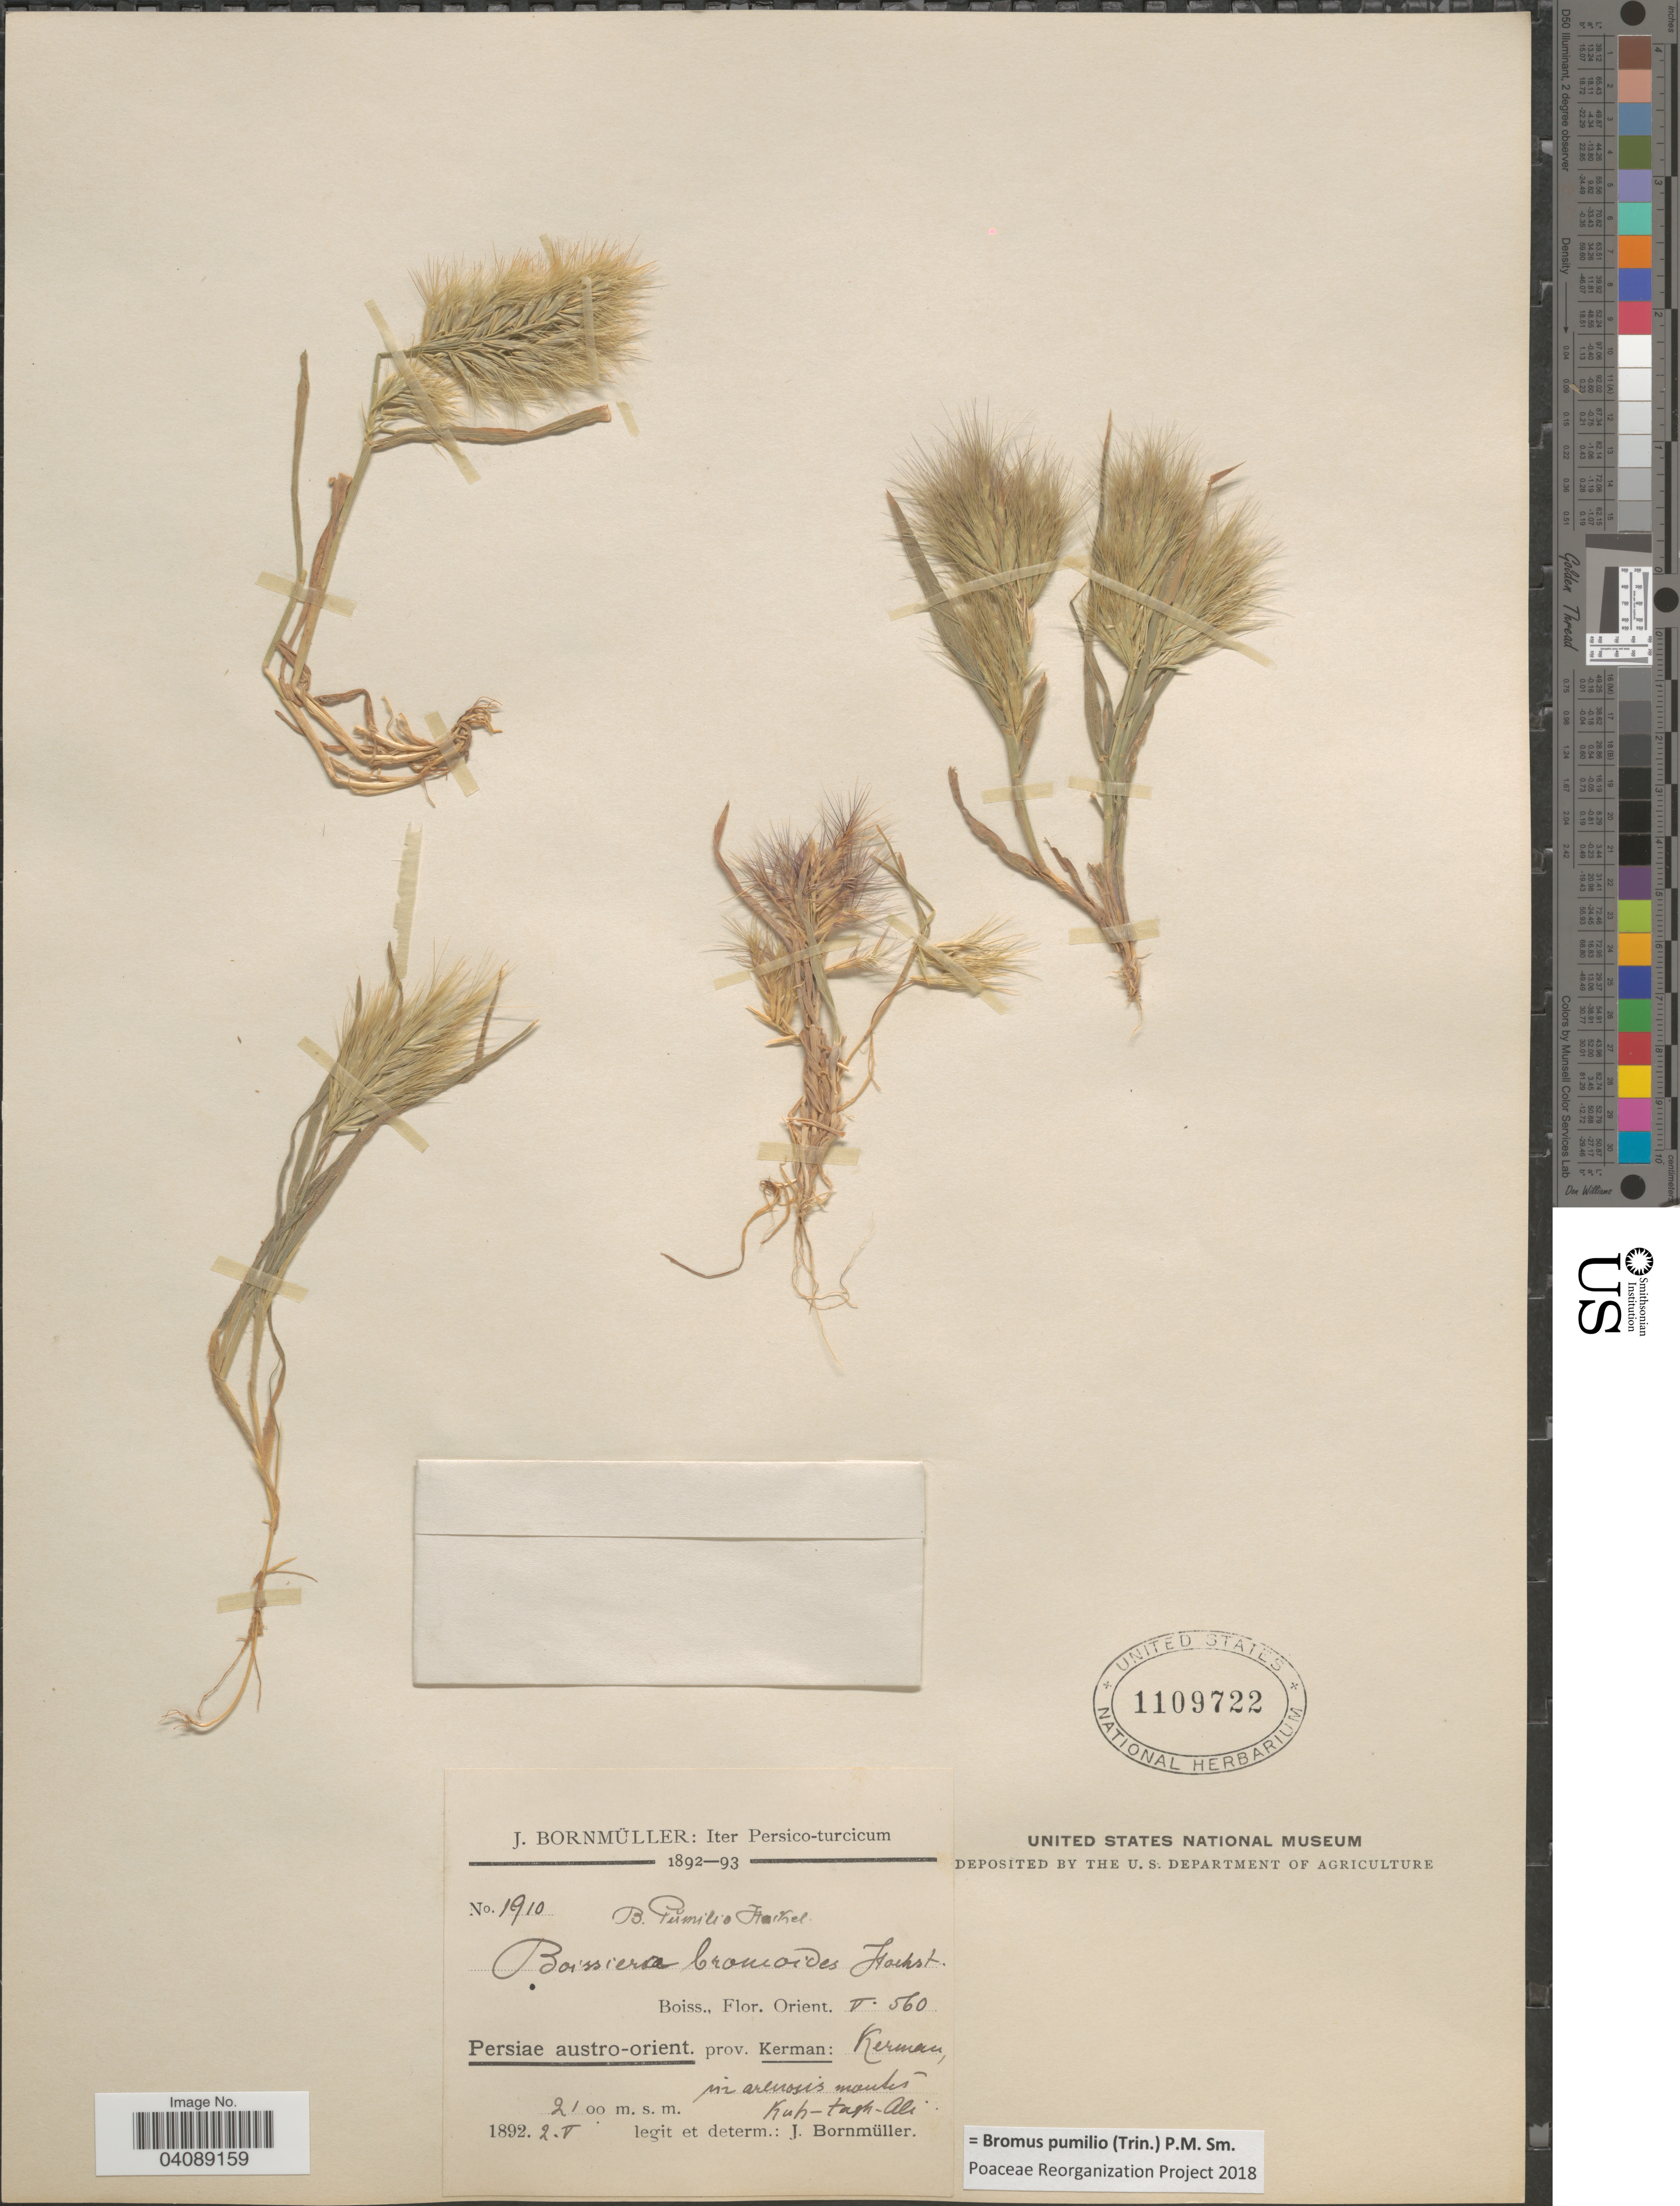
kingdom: Plantae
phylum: Tracheophyta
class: Liliopsida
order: Poales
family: Poaceae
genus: Bromus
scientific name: Bromus pumilio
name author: (Trin.) P.M. Sm.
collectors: J. Bornmüller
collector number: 1910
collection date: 1892-05-02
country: Iran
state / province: Kerman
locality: Iter Persico-turcicum 1892-93. Persiae austro-orient. Kerman, in arenosis montis Kuh-tagh-Ali.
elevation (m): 2100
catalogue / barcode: US 1109722